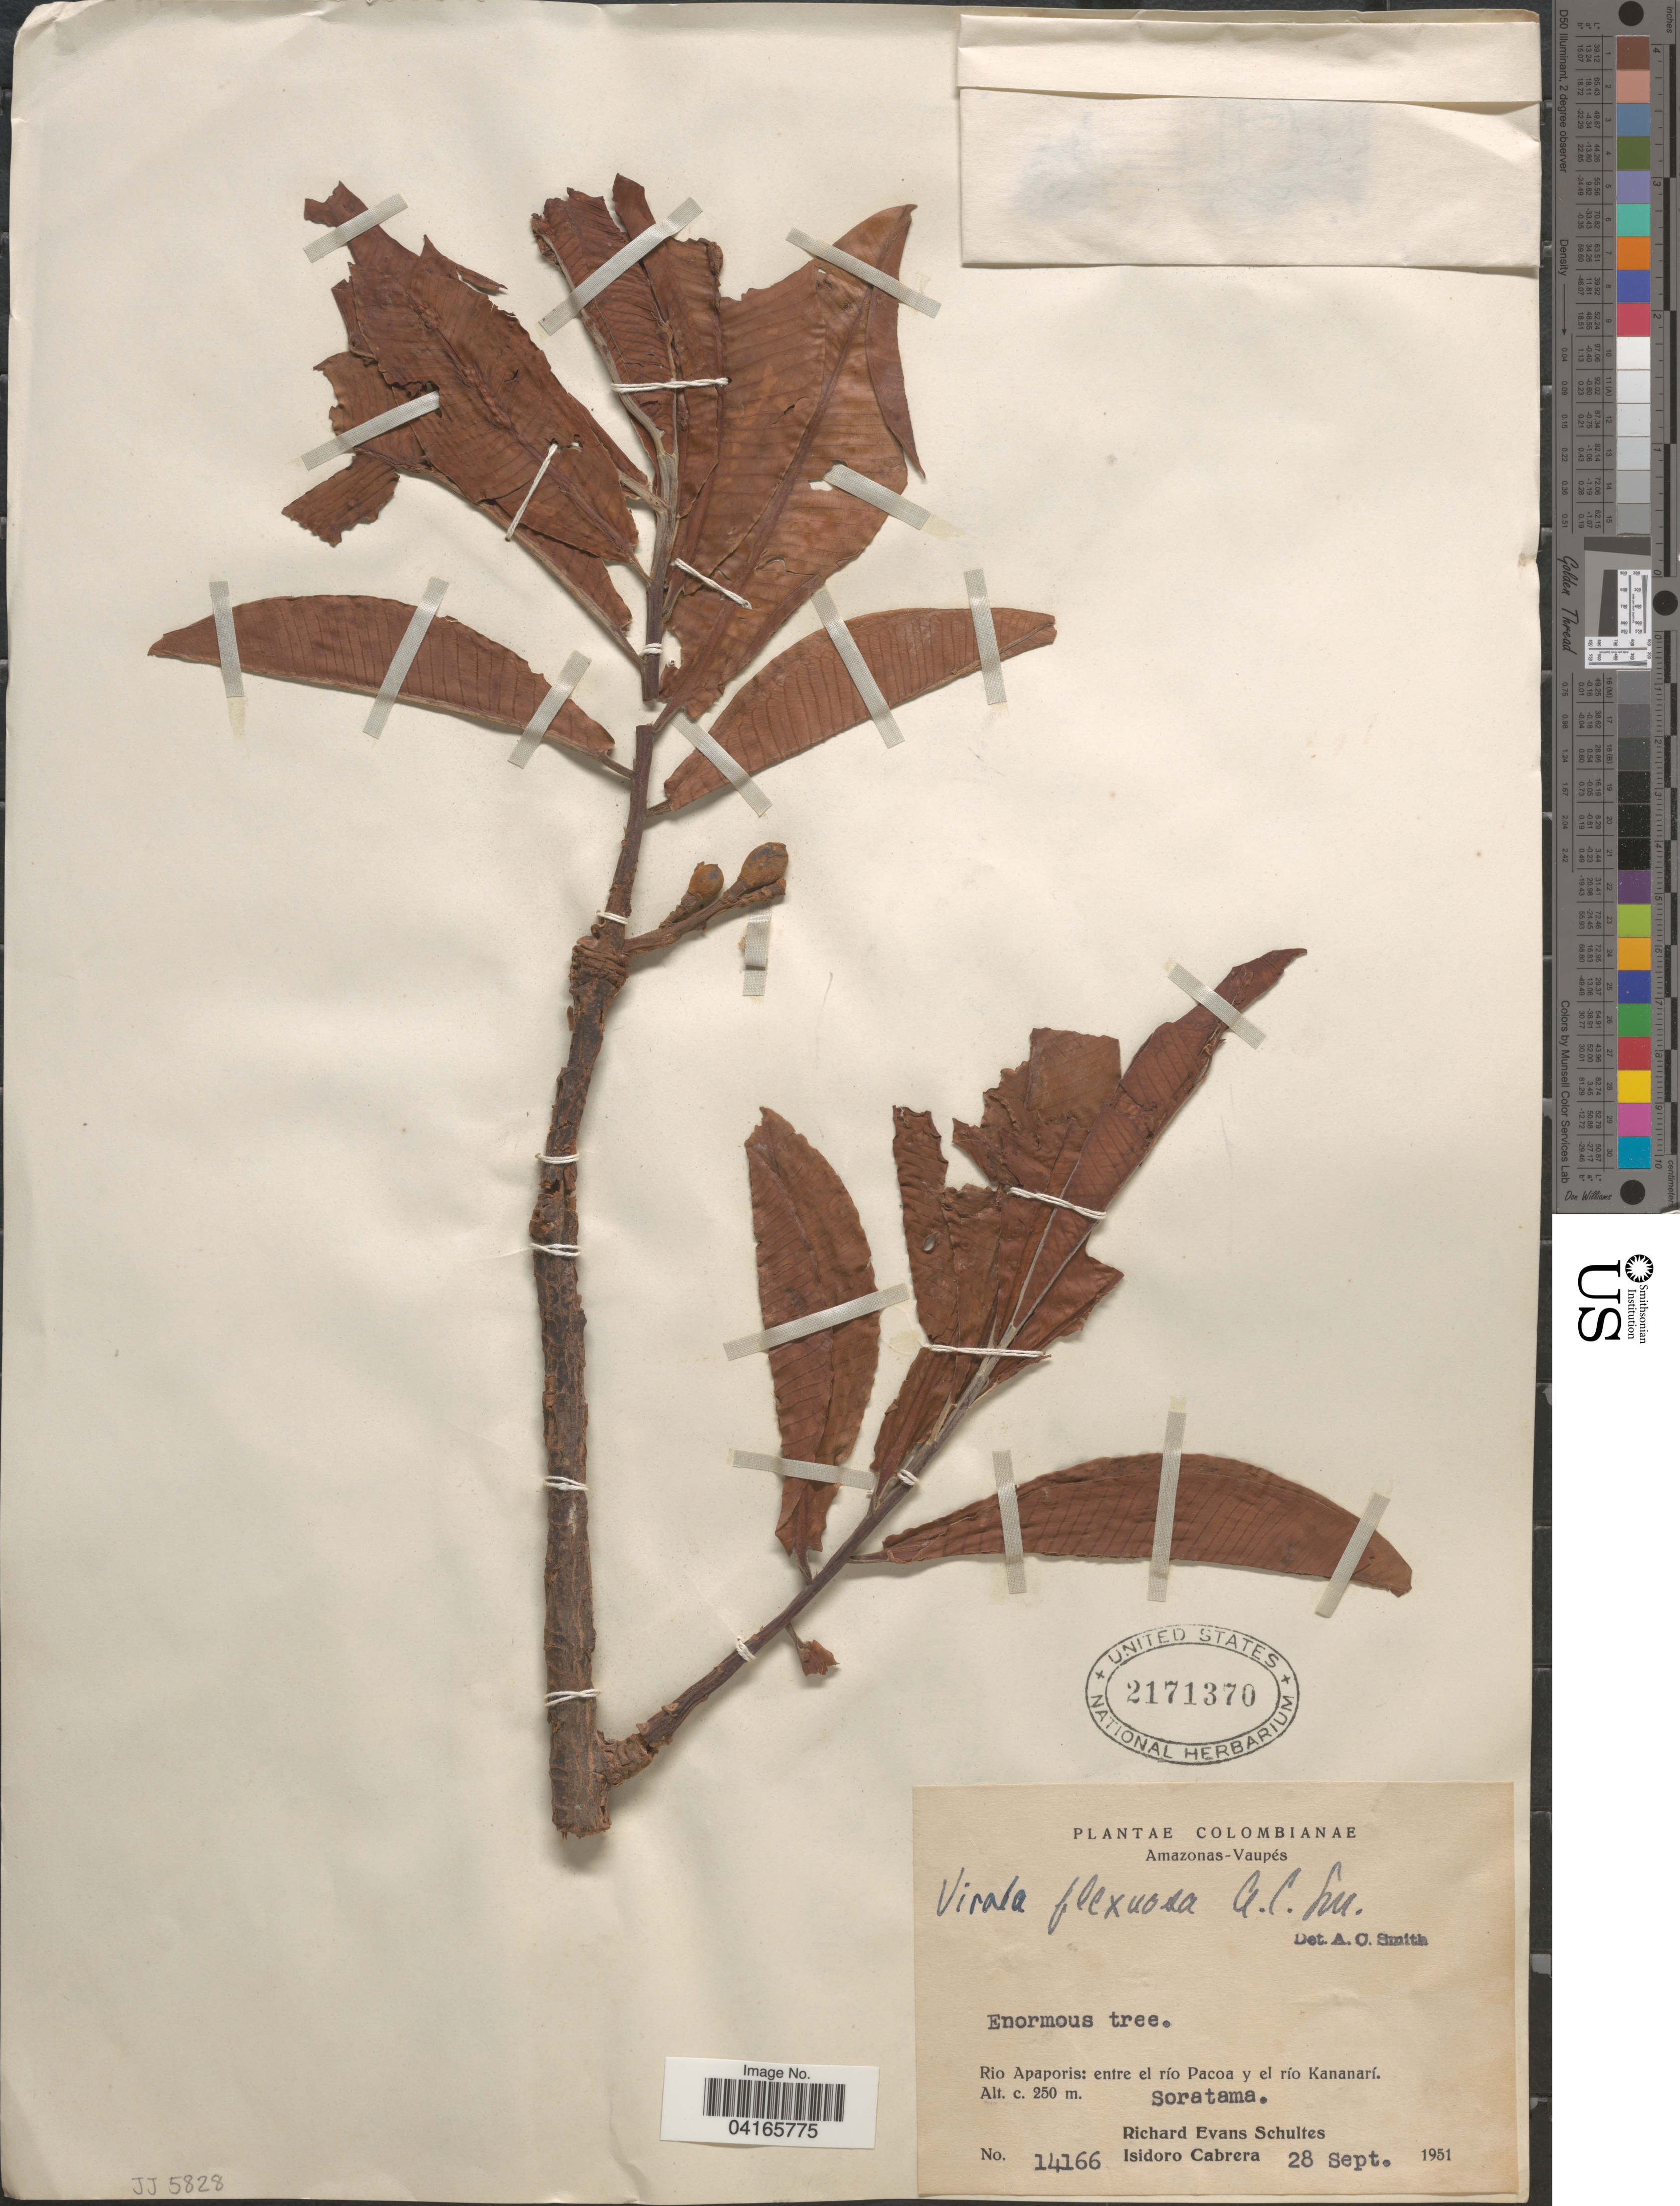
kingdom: Plantae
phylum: Tracheophyta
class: Magnoliopsida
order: Magnoliales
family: Myristicaceae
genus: Virola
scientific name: Virola flexuosa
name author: A.C. Sm.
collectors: R. E. Schultes & I. Cabrera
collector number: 14166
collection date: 1951-09-28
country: Colombia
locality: Amazonas-Vaupés. Rio Apaporis: entre el río Pacoa y el río Kananarí. Soratama.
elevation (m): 250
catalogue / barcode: US 2171370